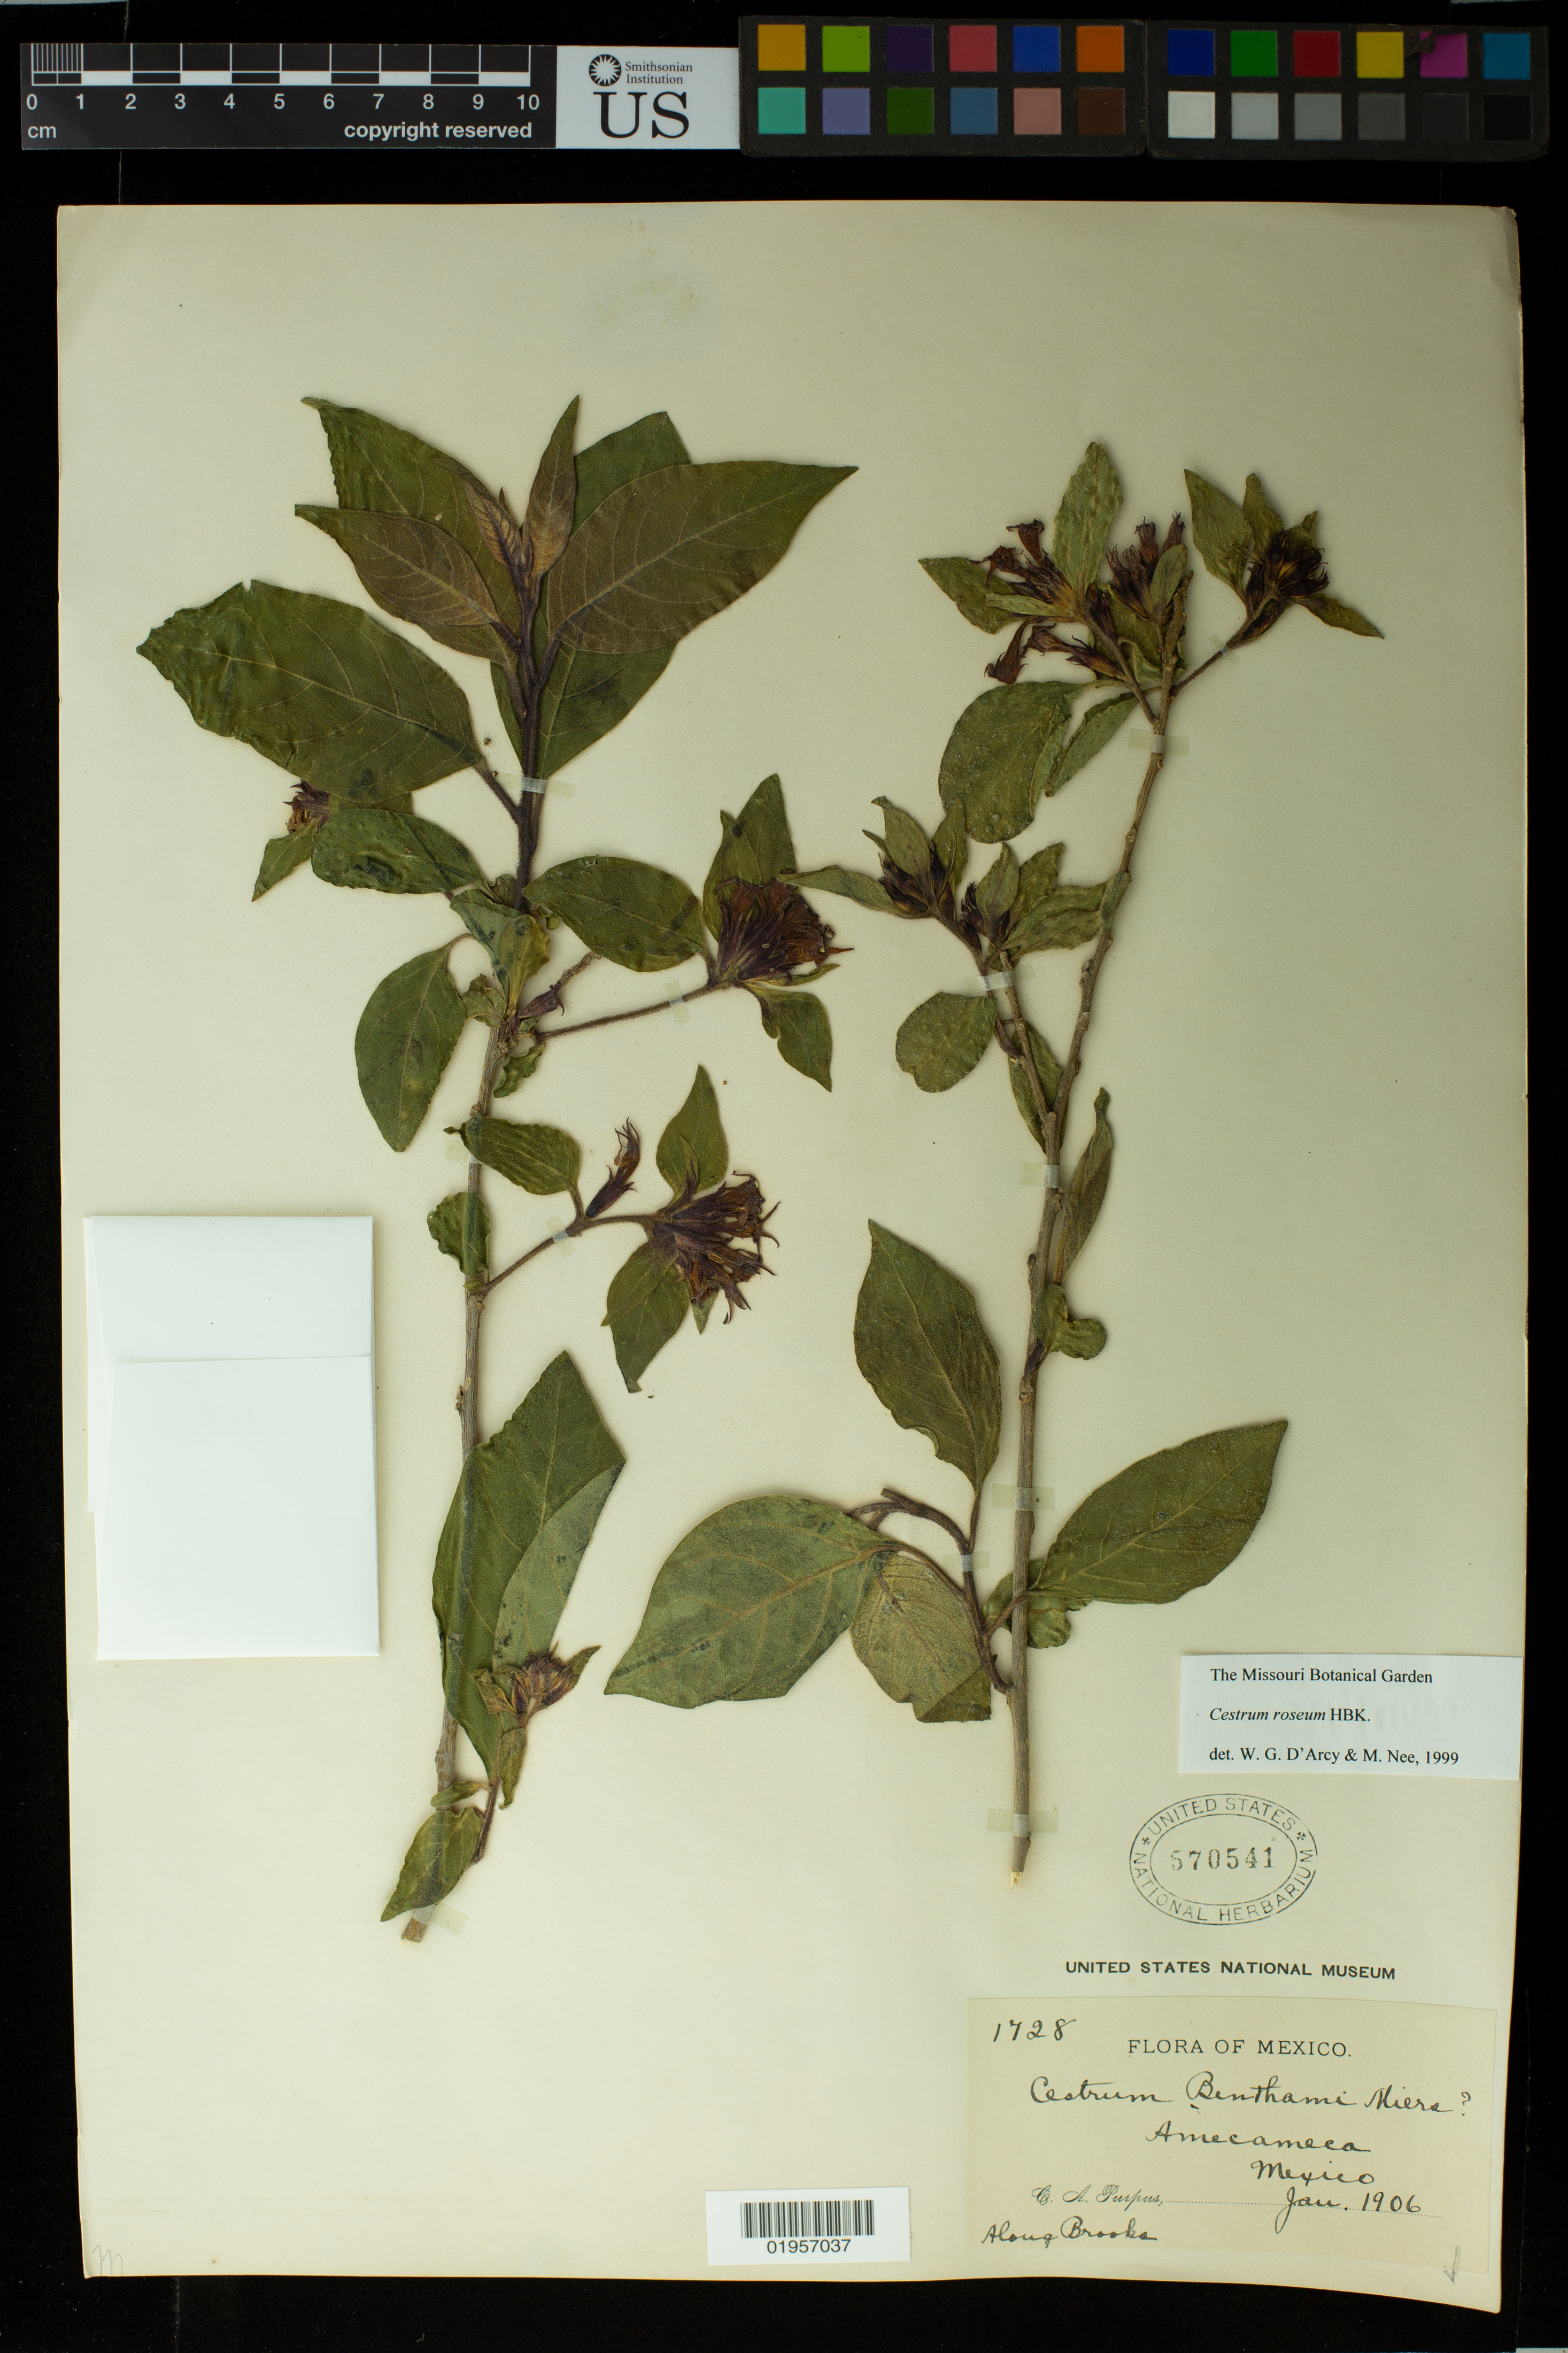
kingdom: Plantae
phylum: Tracheophyta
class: Magnoliopsida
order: Solanales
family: Solanaceae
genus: Cestrum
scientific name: Cestrum roseum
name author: Kunth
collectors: C. A. Purpus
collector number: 1728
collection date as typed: Jan 1906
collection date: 1906-01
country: Mexico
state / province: México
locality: Amecameca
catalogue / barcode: US 570541